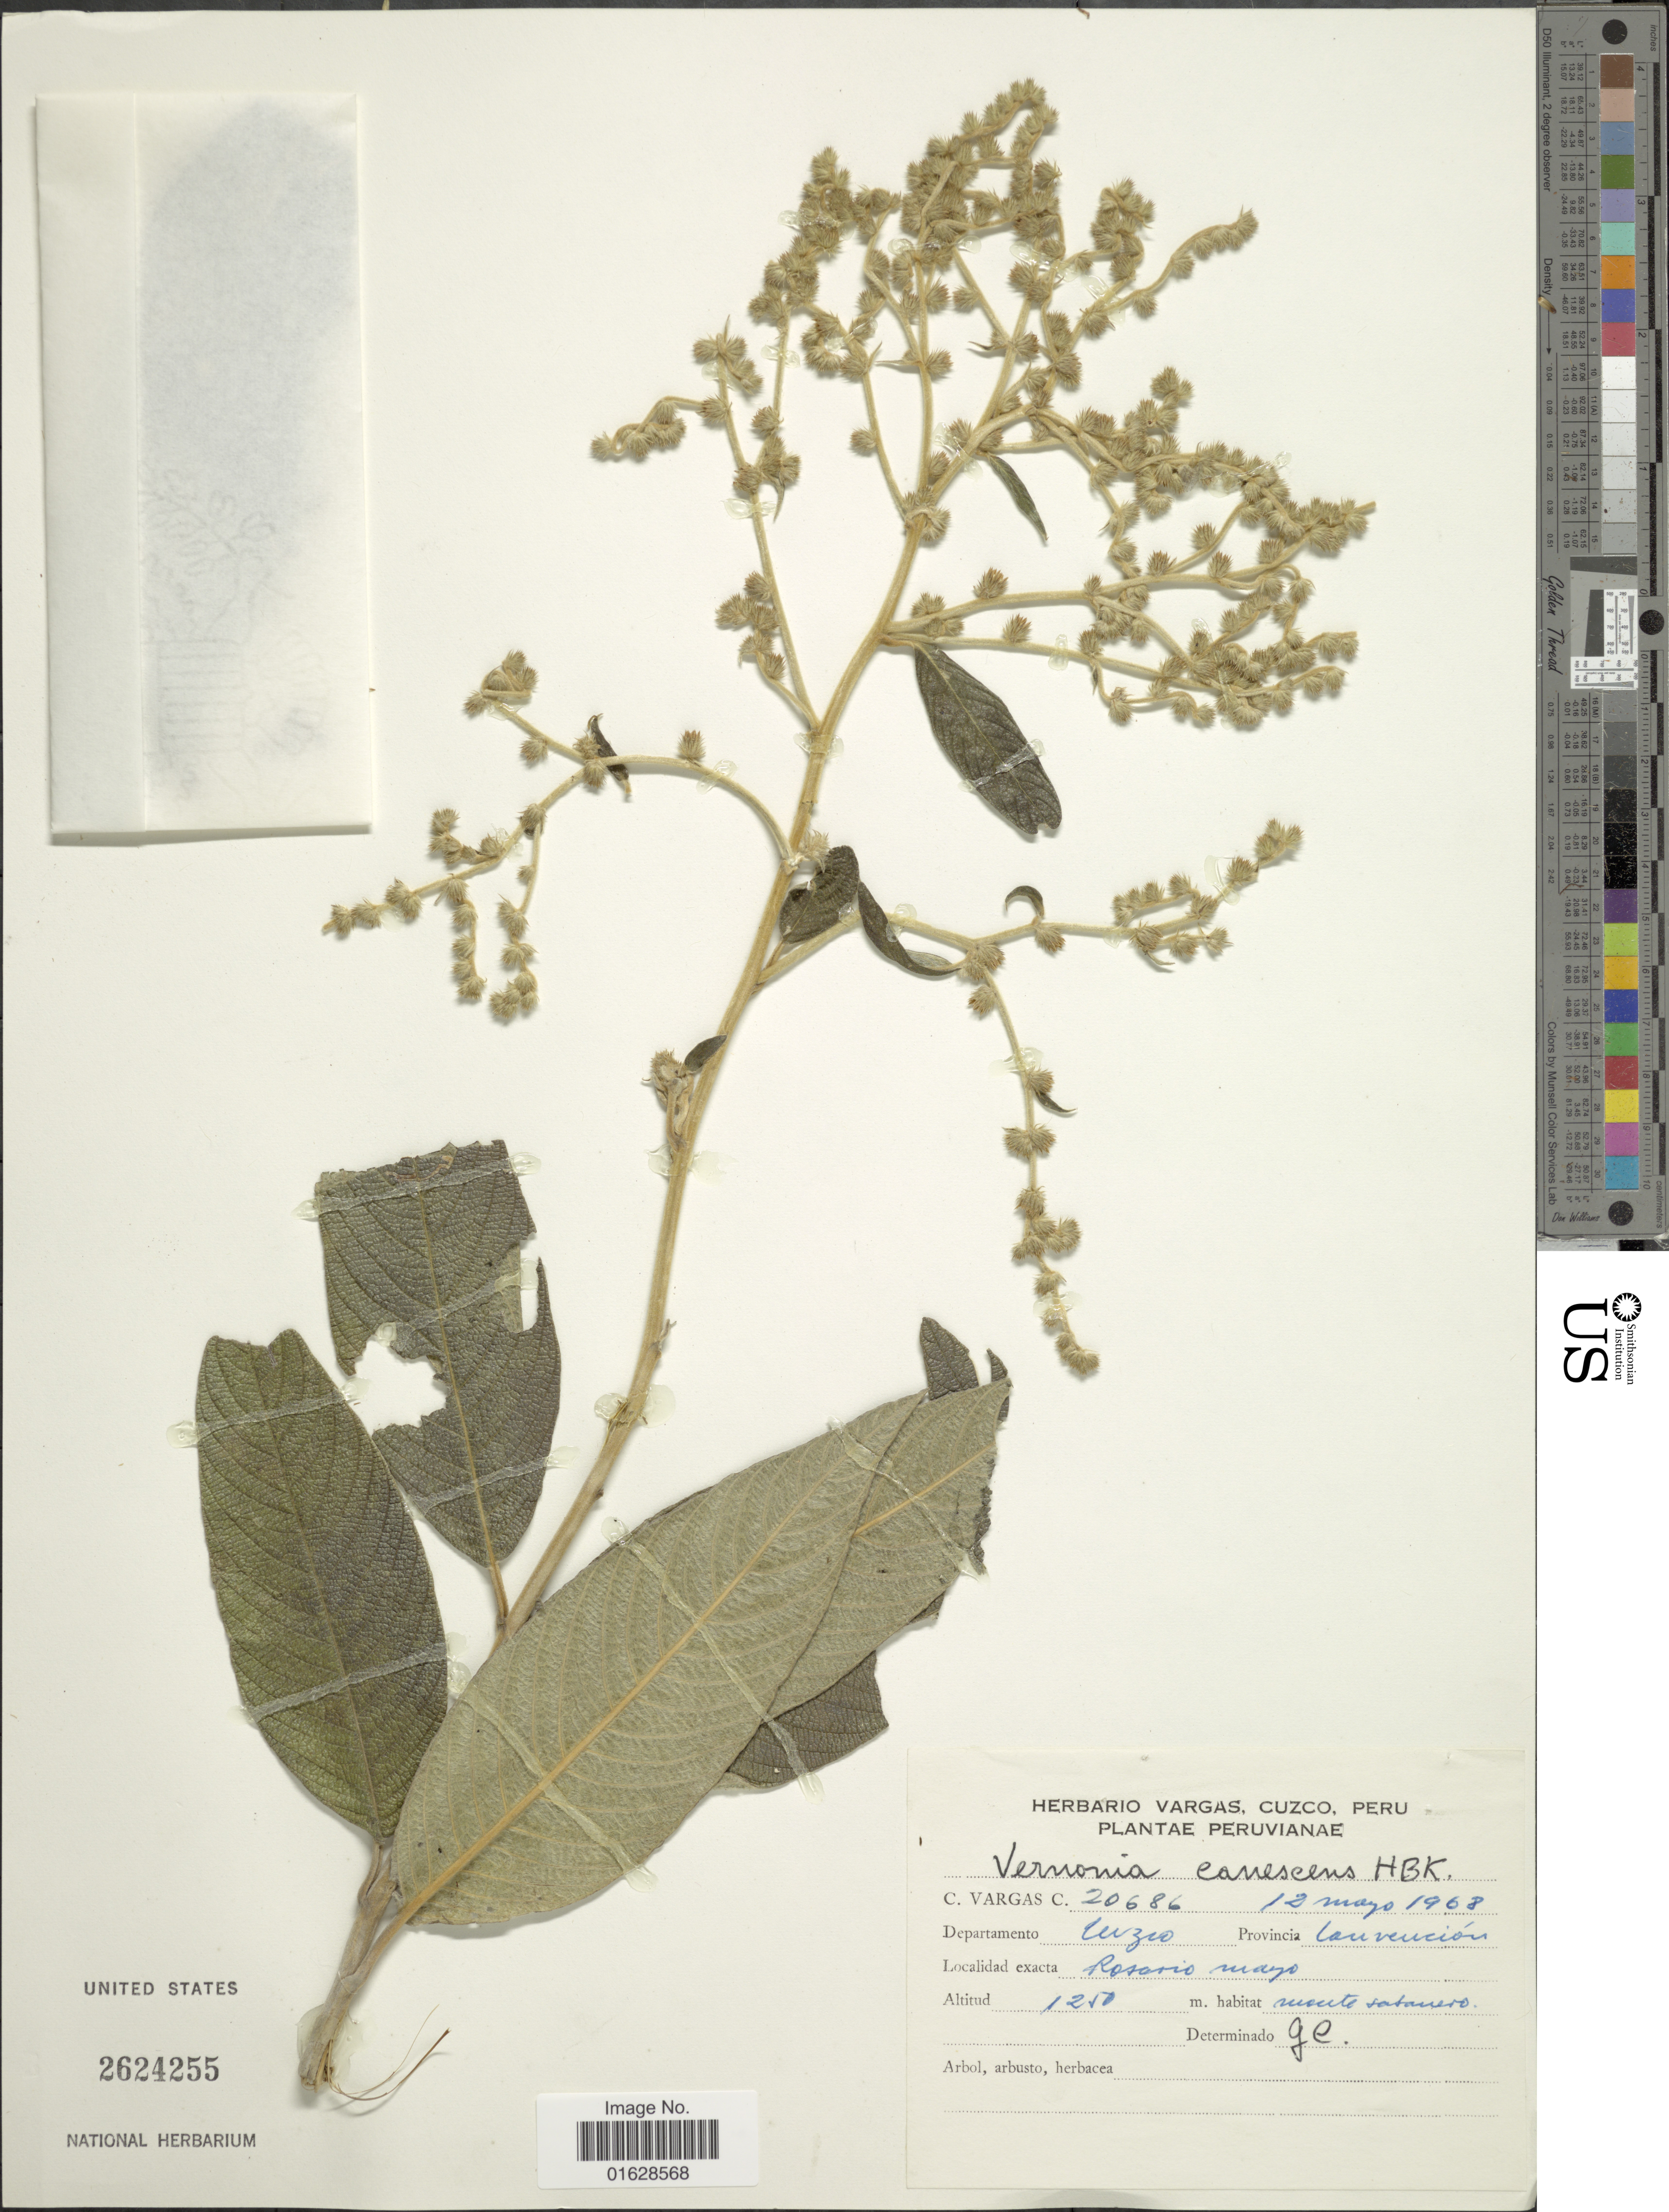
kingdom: Plantae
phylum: Tracheophyta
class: Magnoliopsida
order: Asterales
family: Asteraceae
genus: Lepidaploa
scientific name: Lepidaploa canescens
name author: (Kunth) H. Rob.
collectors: C. Vargas Calderón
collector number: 20686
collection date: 1968-05-12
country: Peru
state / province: Cusco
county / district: La Convención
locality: Rosario mayo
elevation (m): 1250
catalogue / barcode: US 2624255